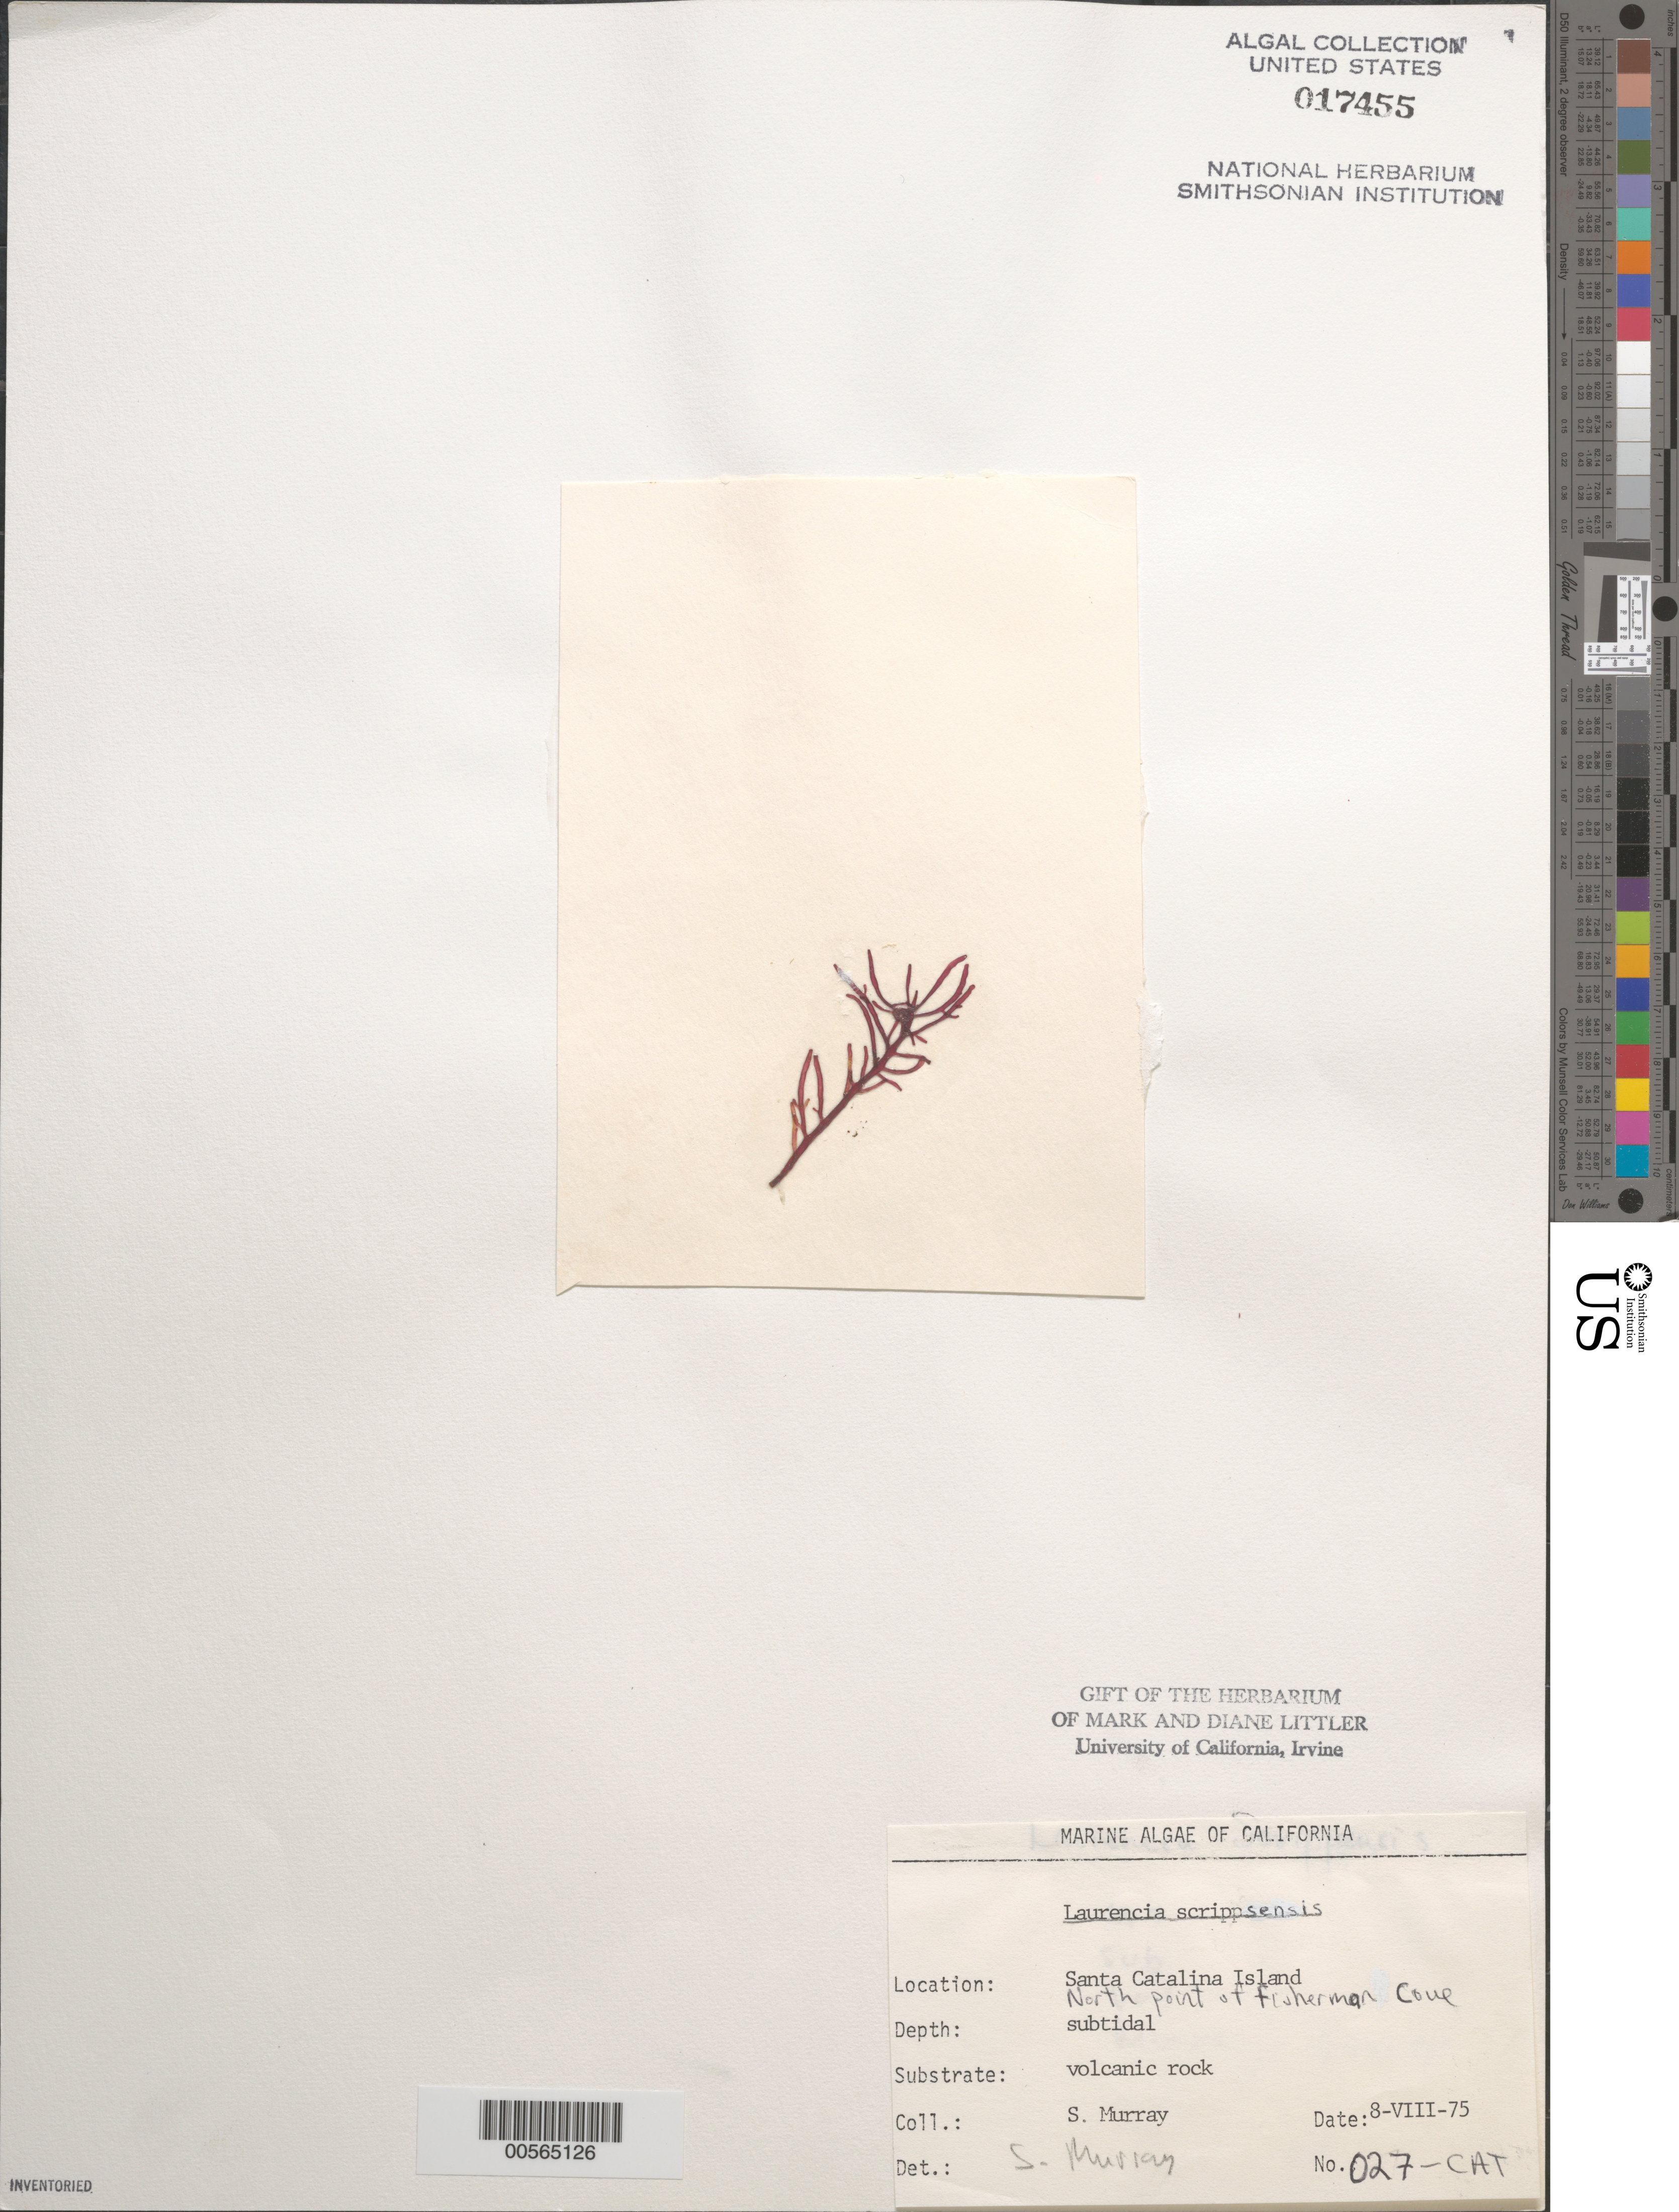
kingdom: Plantae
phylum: Rhodophyta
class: Florideophyceae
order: Ceramiales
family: Rhodomelaceae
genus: Laurencia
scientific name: Laurencia scrippsensis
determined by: Murray, S. N.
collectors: S. N. Murray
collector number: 027-cat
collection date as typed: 08 Aug 1975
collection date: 1975-08-08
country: United States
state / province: California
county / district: Los Angeles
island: Santa Catalina Island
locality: Fishermen Cove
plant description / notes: BLM-SOCALBIGHT Rocky Intertidal Survey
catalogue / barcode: US 17455